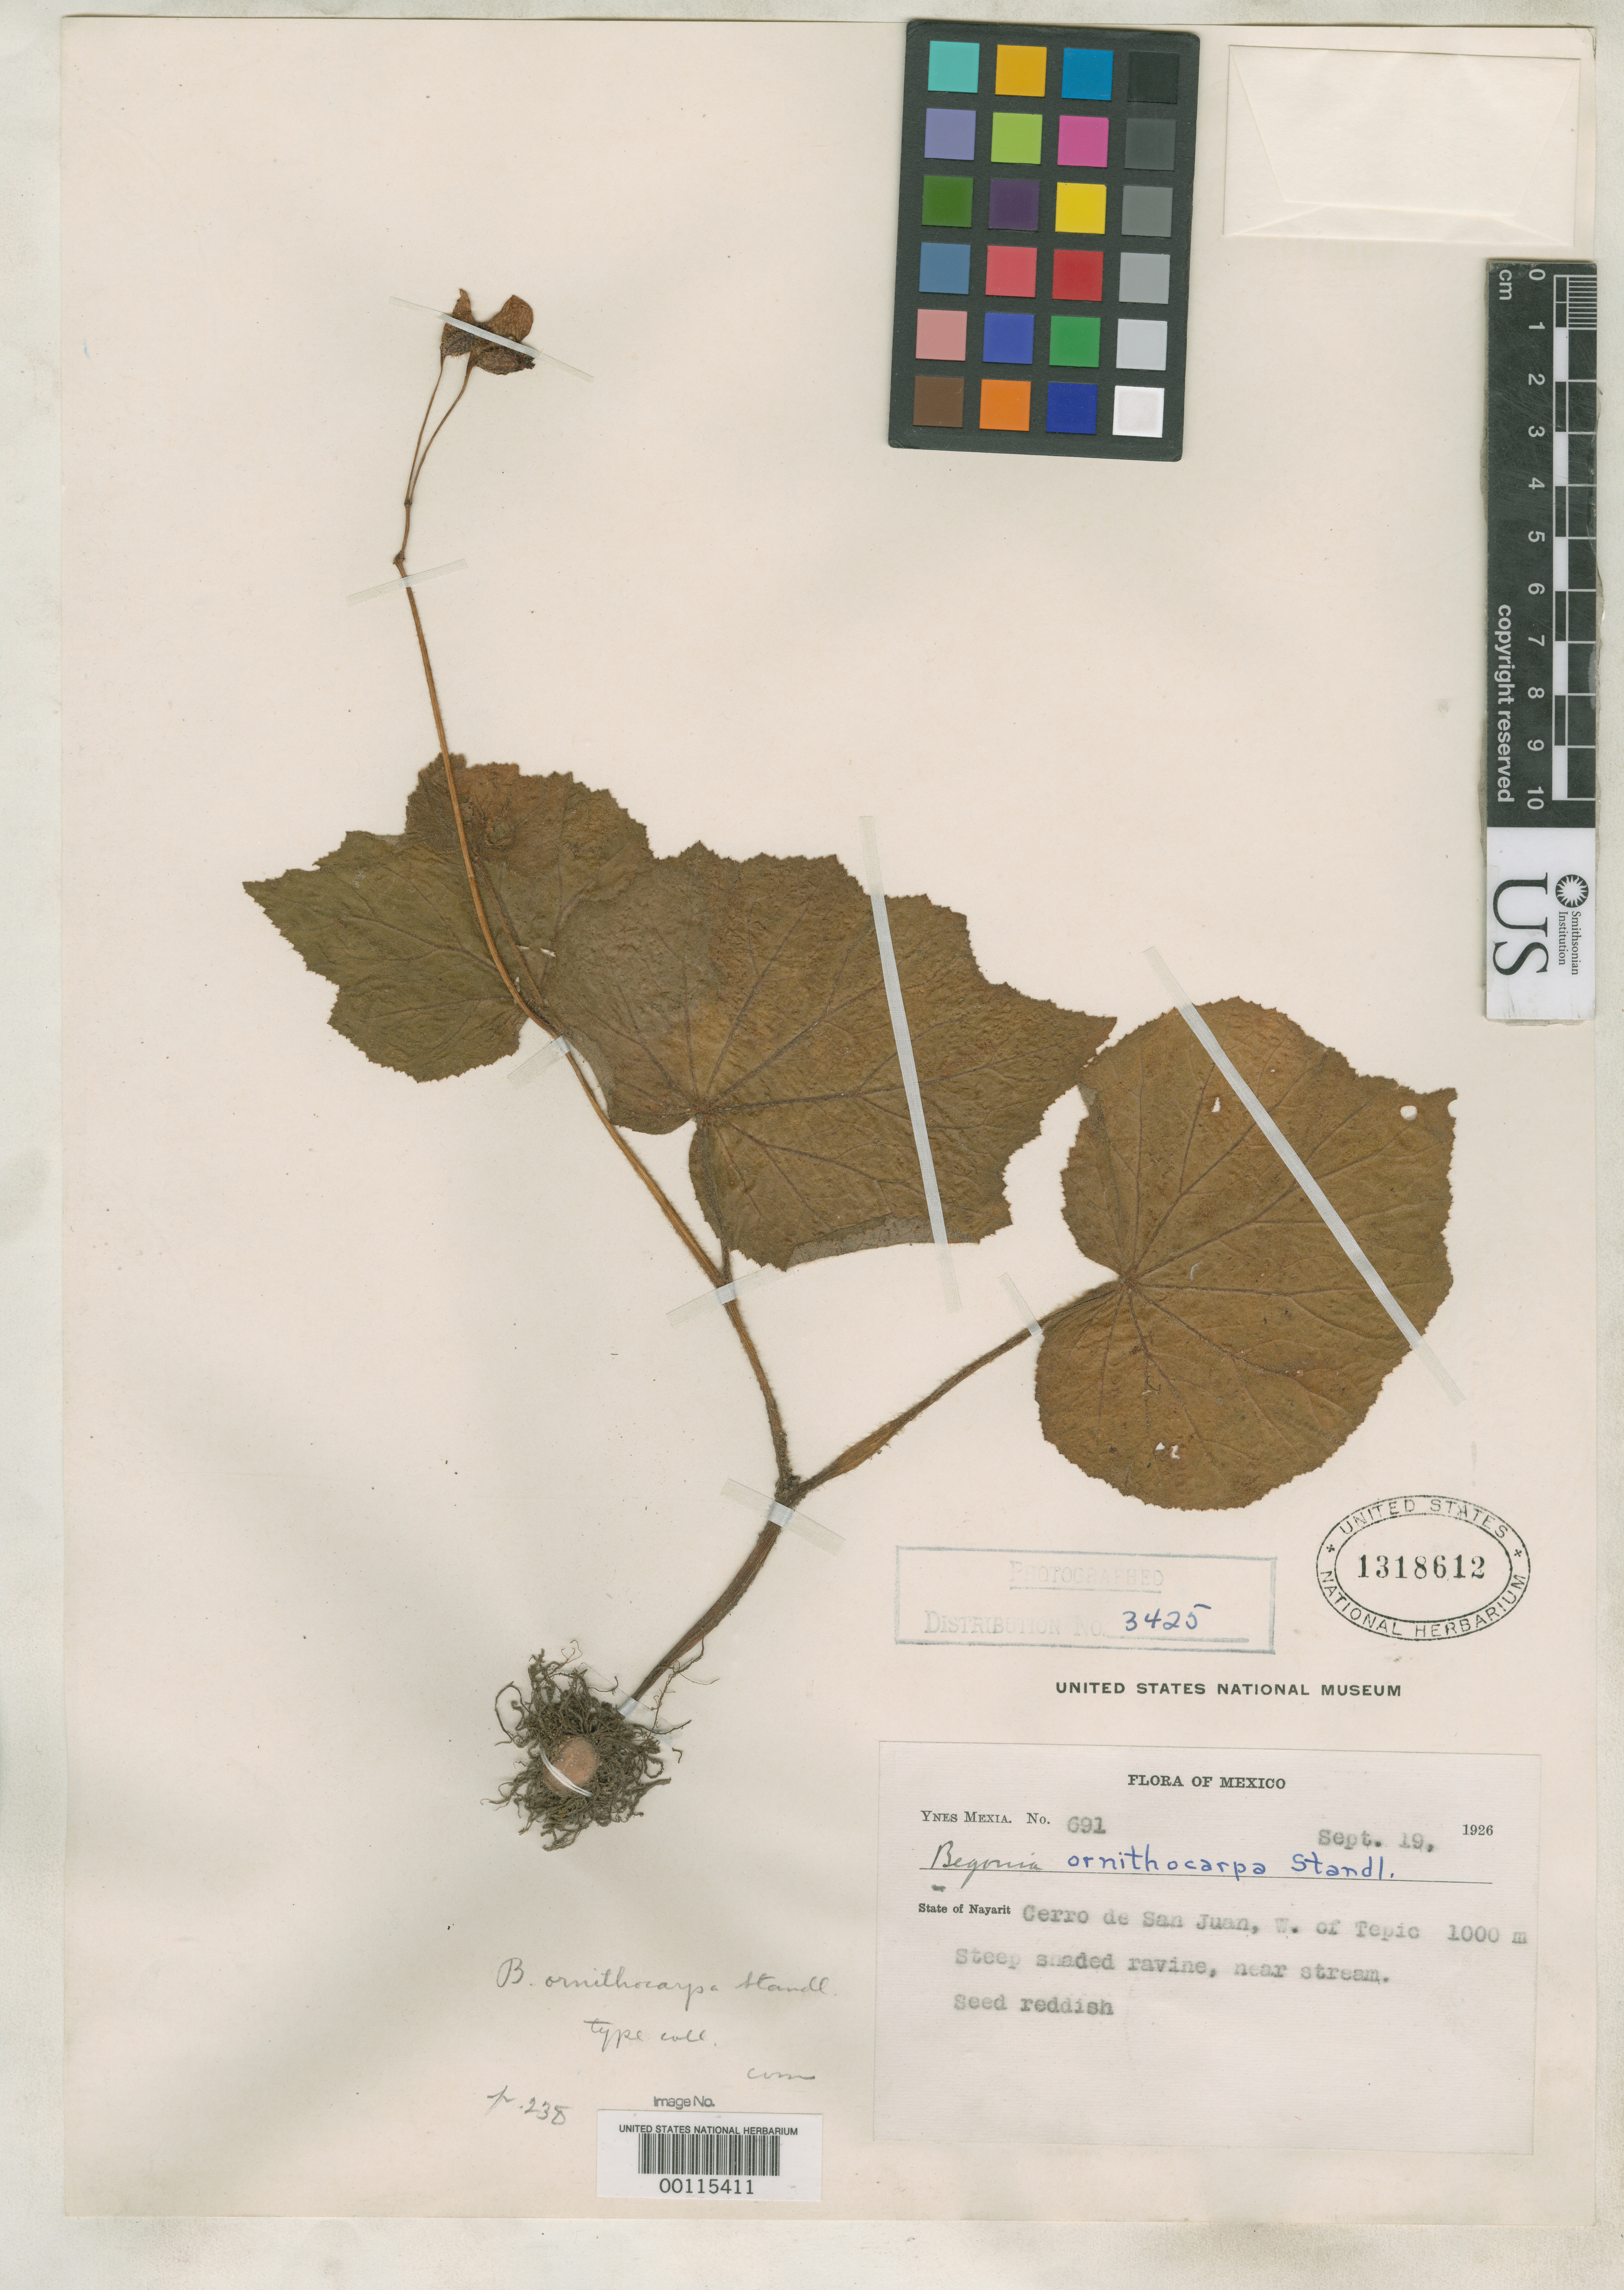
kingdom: Plantae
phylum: Tracheophyta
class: Magnoliopsida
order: Cucurbitales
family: Begoniaceae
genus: Begonia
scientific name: Begonia ornithocarpa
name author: Standl.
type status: Isotype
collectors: Y. Mexia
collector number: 691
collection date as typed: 19 Sep 1926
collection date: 1926-09-19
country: Mexico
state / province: Nayarit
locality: Cerro de San Juan, W of Tepic.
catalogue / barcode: US 1318612